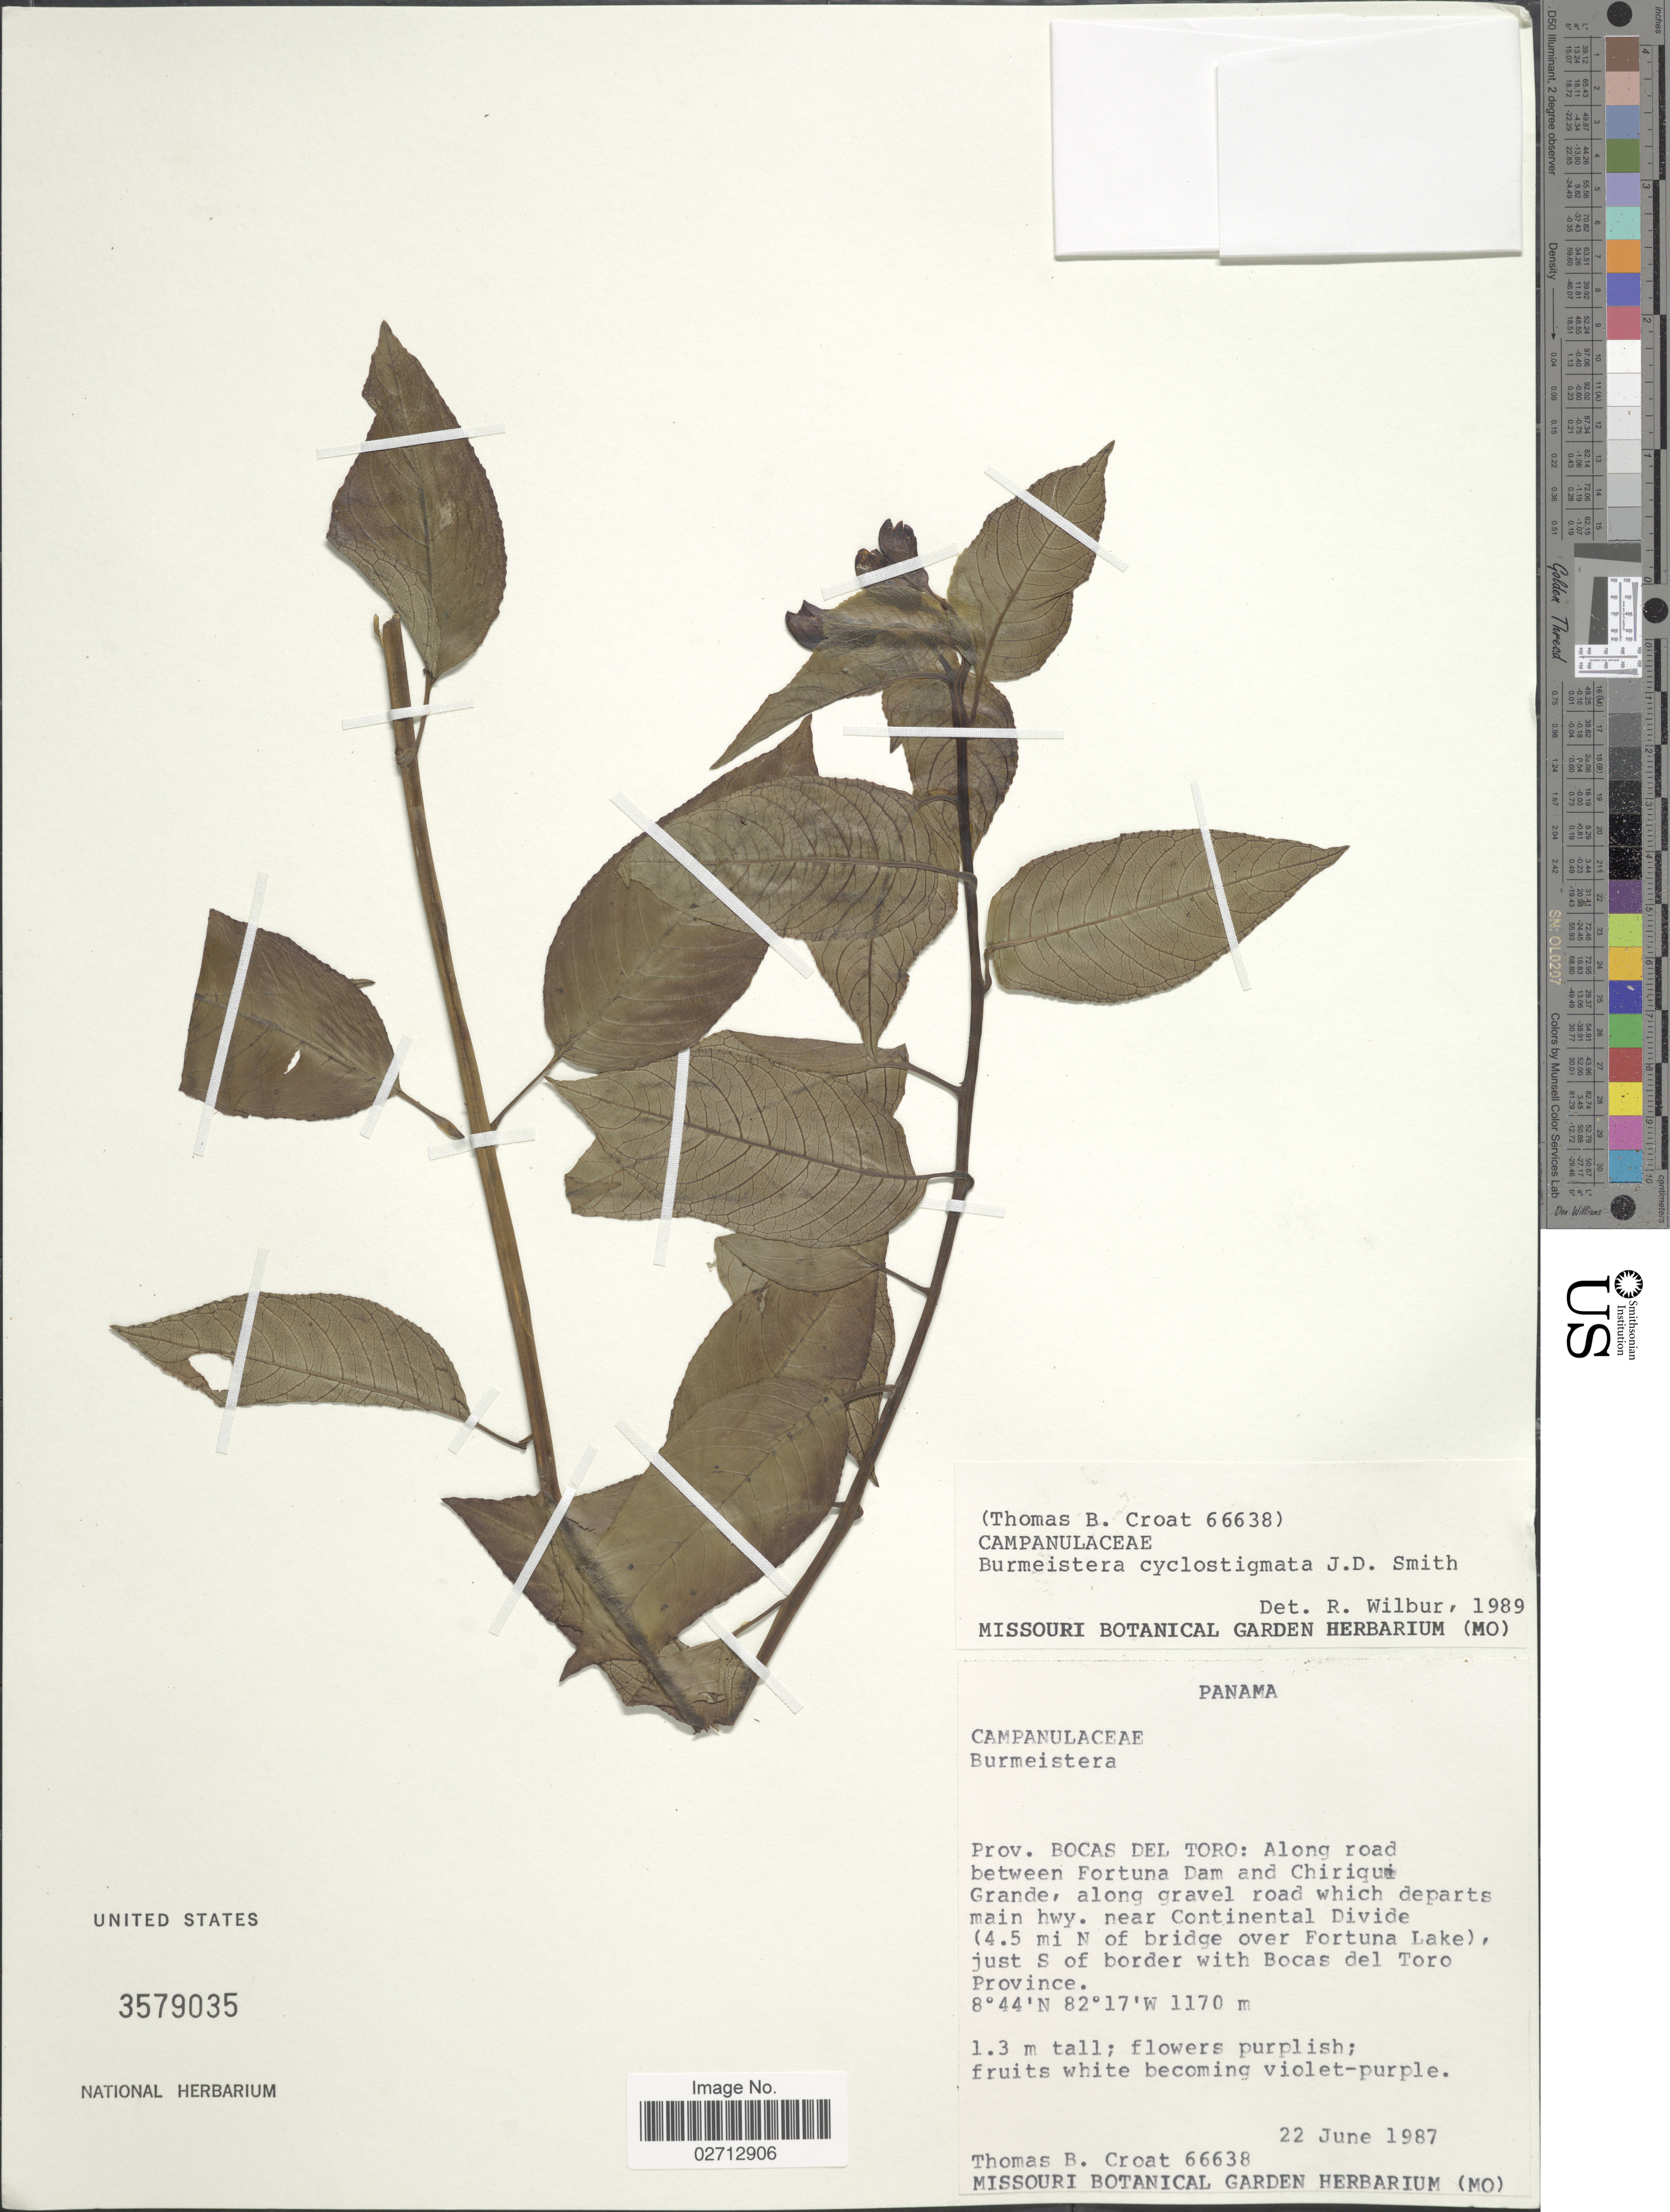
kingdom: Plantae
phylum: Tracheophyta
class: Magnoliopsida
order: Asterales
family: Campanulaceae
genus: Burmeistera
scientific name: Burmeistera cyclostigmata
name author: Donn. Sm.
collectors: T. B. Croat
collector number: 66638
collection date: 1987-06-22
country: Panama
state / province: Bocas del Toro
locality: Along road between Fortuna Dam and Chiriqui Grande, along gravel road which departs main hwy. near Continental Divide (4.5 mi N of bridge over Fortuna Lake), just S of border with Bocas del Toro Province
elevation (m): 1170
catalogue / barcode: US 3579035